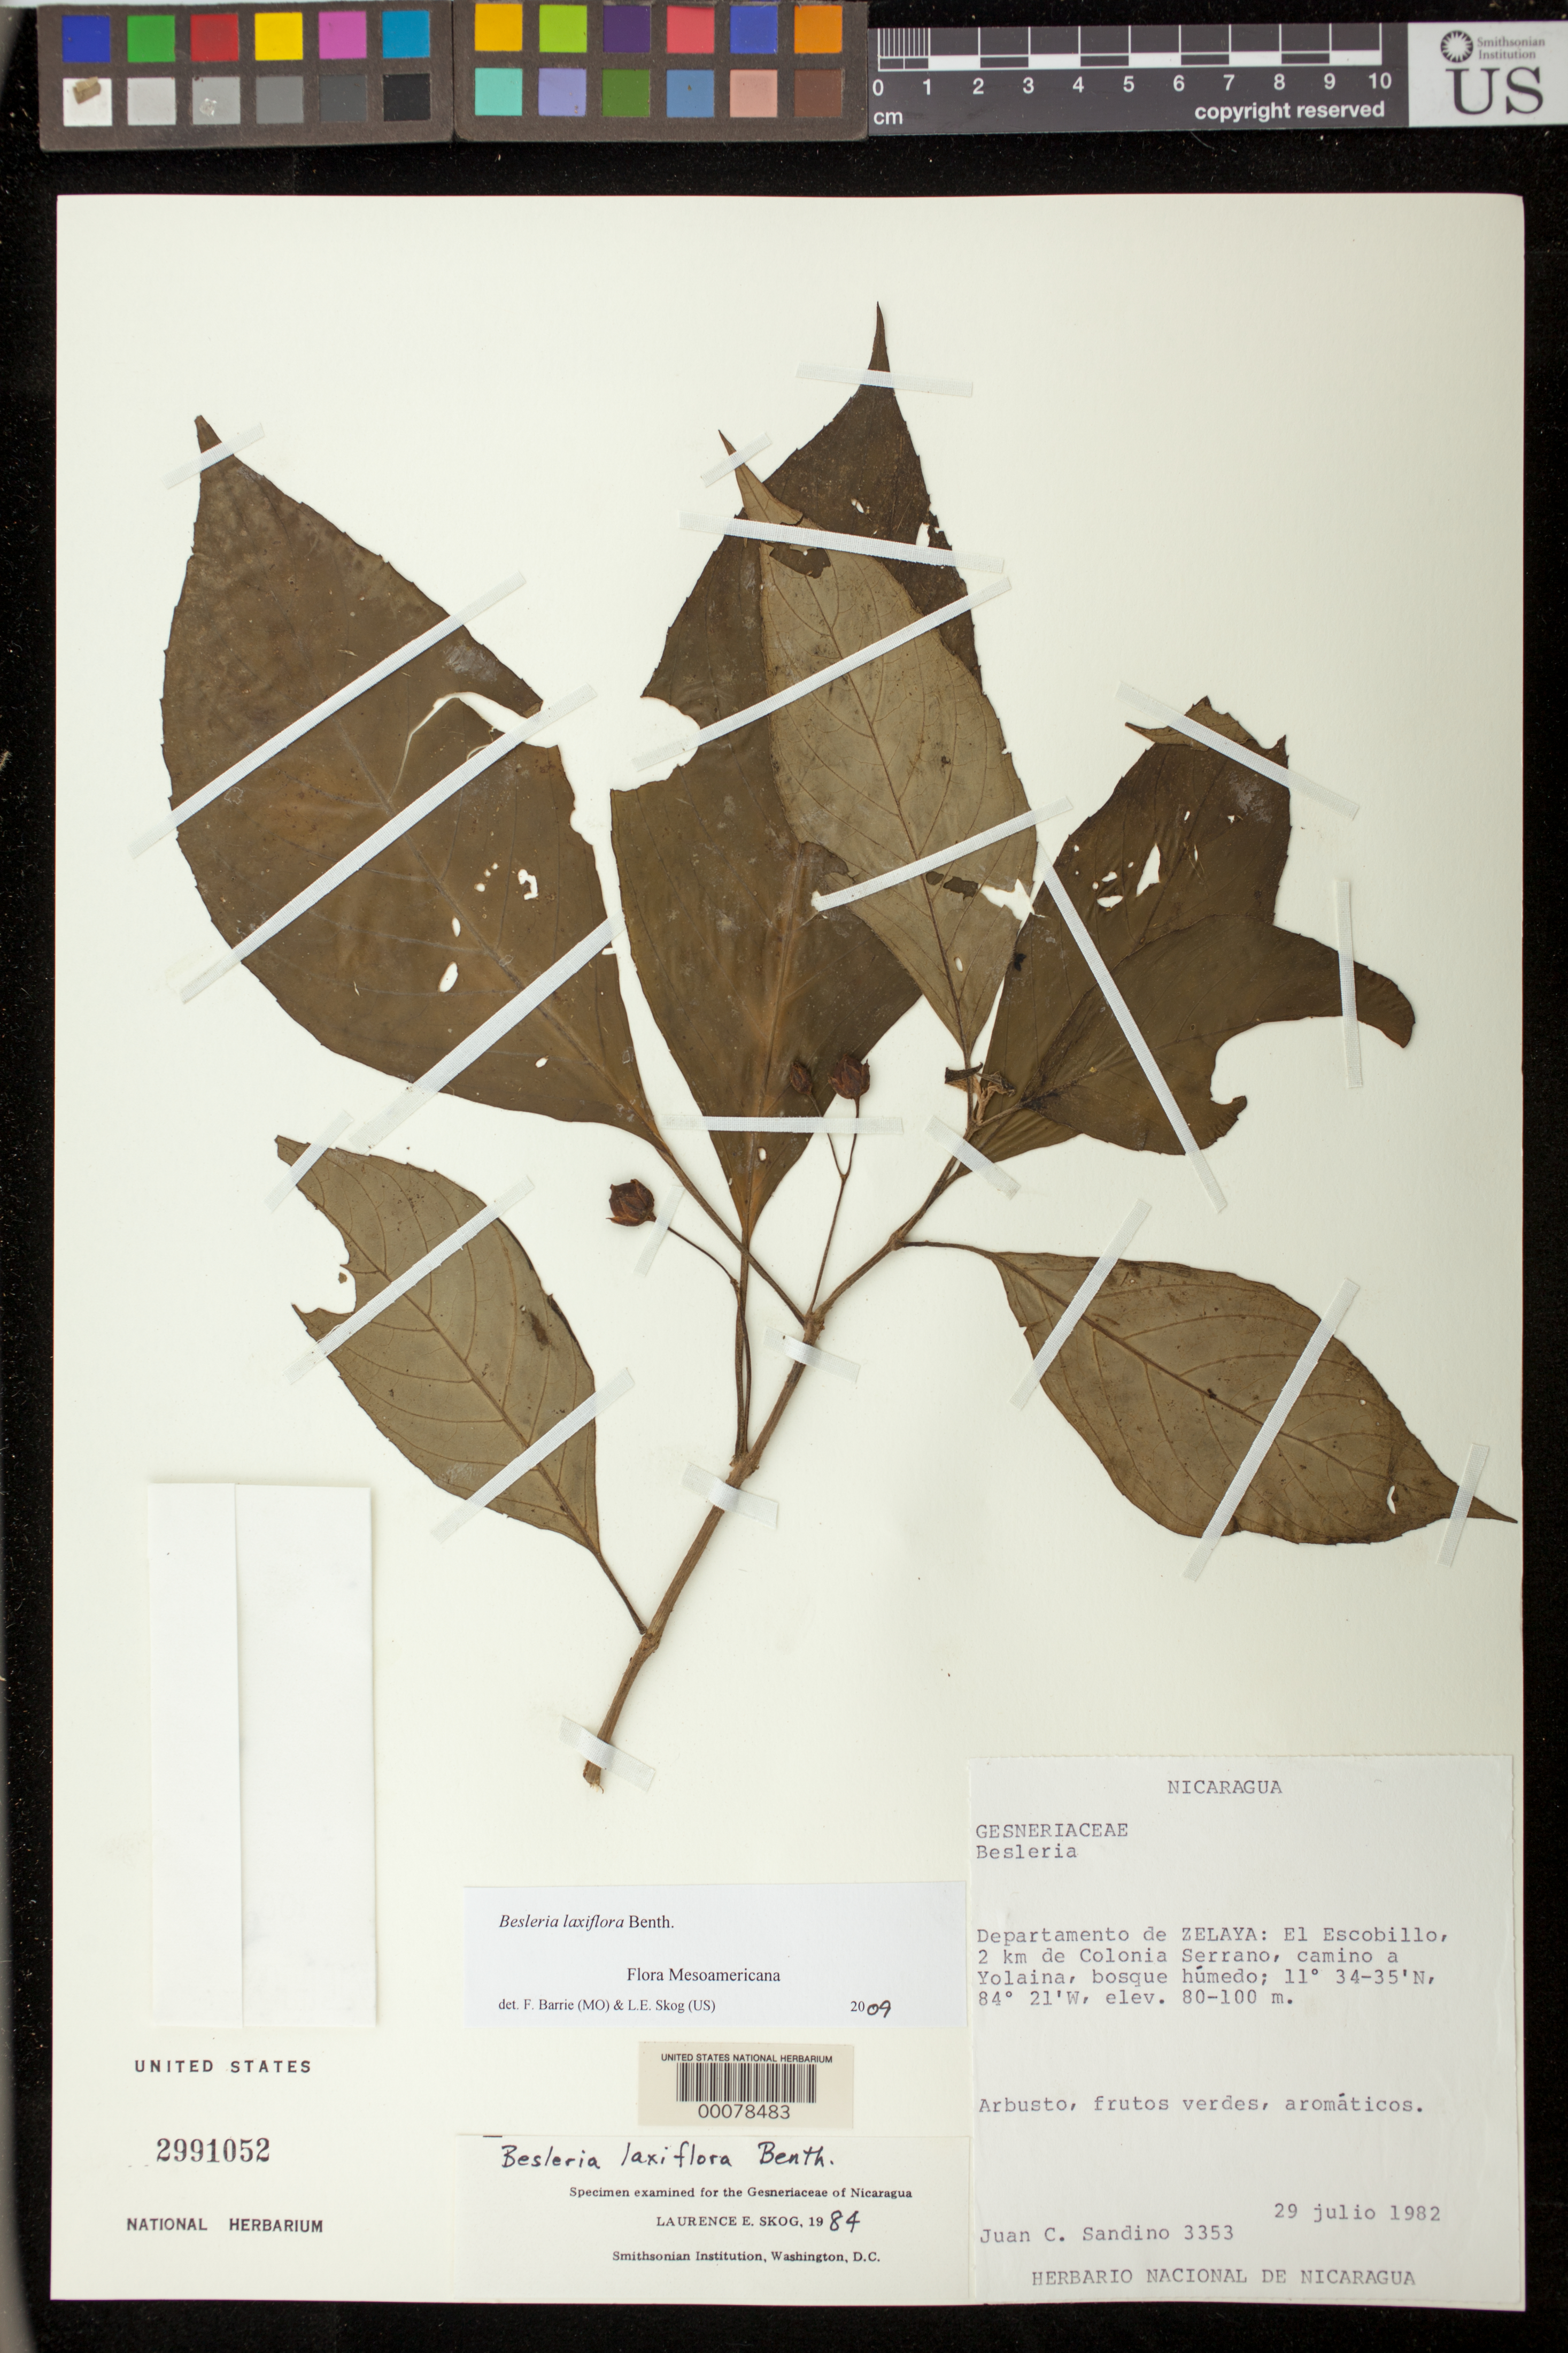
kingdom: Plantae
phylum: Tracheophyta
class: Magnoliopsida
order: Lamiales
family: Gesneriaceae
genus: Besleria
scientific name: Besleria laxiflora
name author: Benth.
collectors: J. Sandino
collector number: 3353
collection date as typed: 29 Jul 1982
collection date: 1982-07-29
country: Nicaragua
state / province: Atlántico Sur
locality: El Escobillo, 2 km de Colonia Serrano, road to Yolaina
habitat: Humid forest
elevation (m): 80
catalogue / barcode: US 2991052